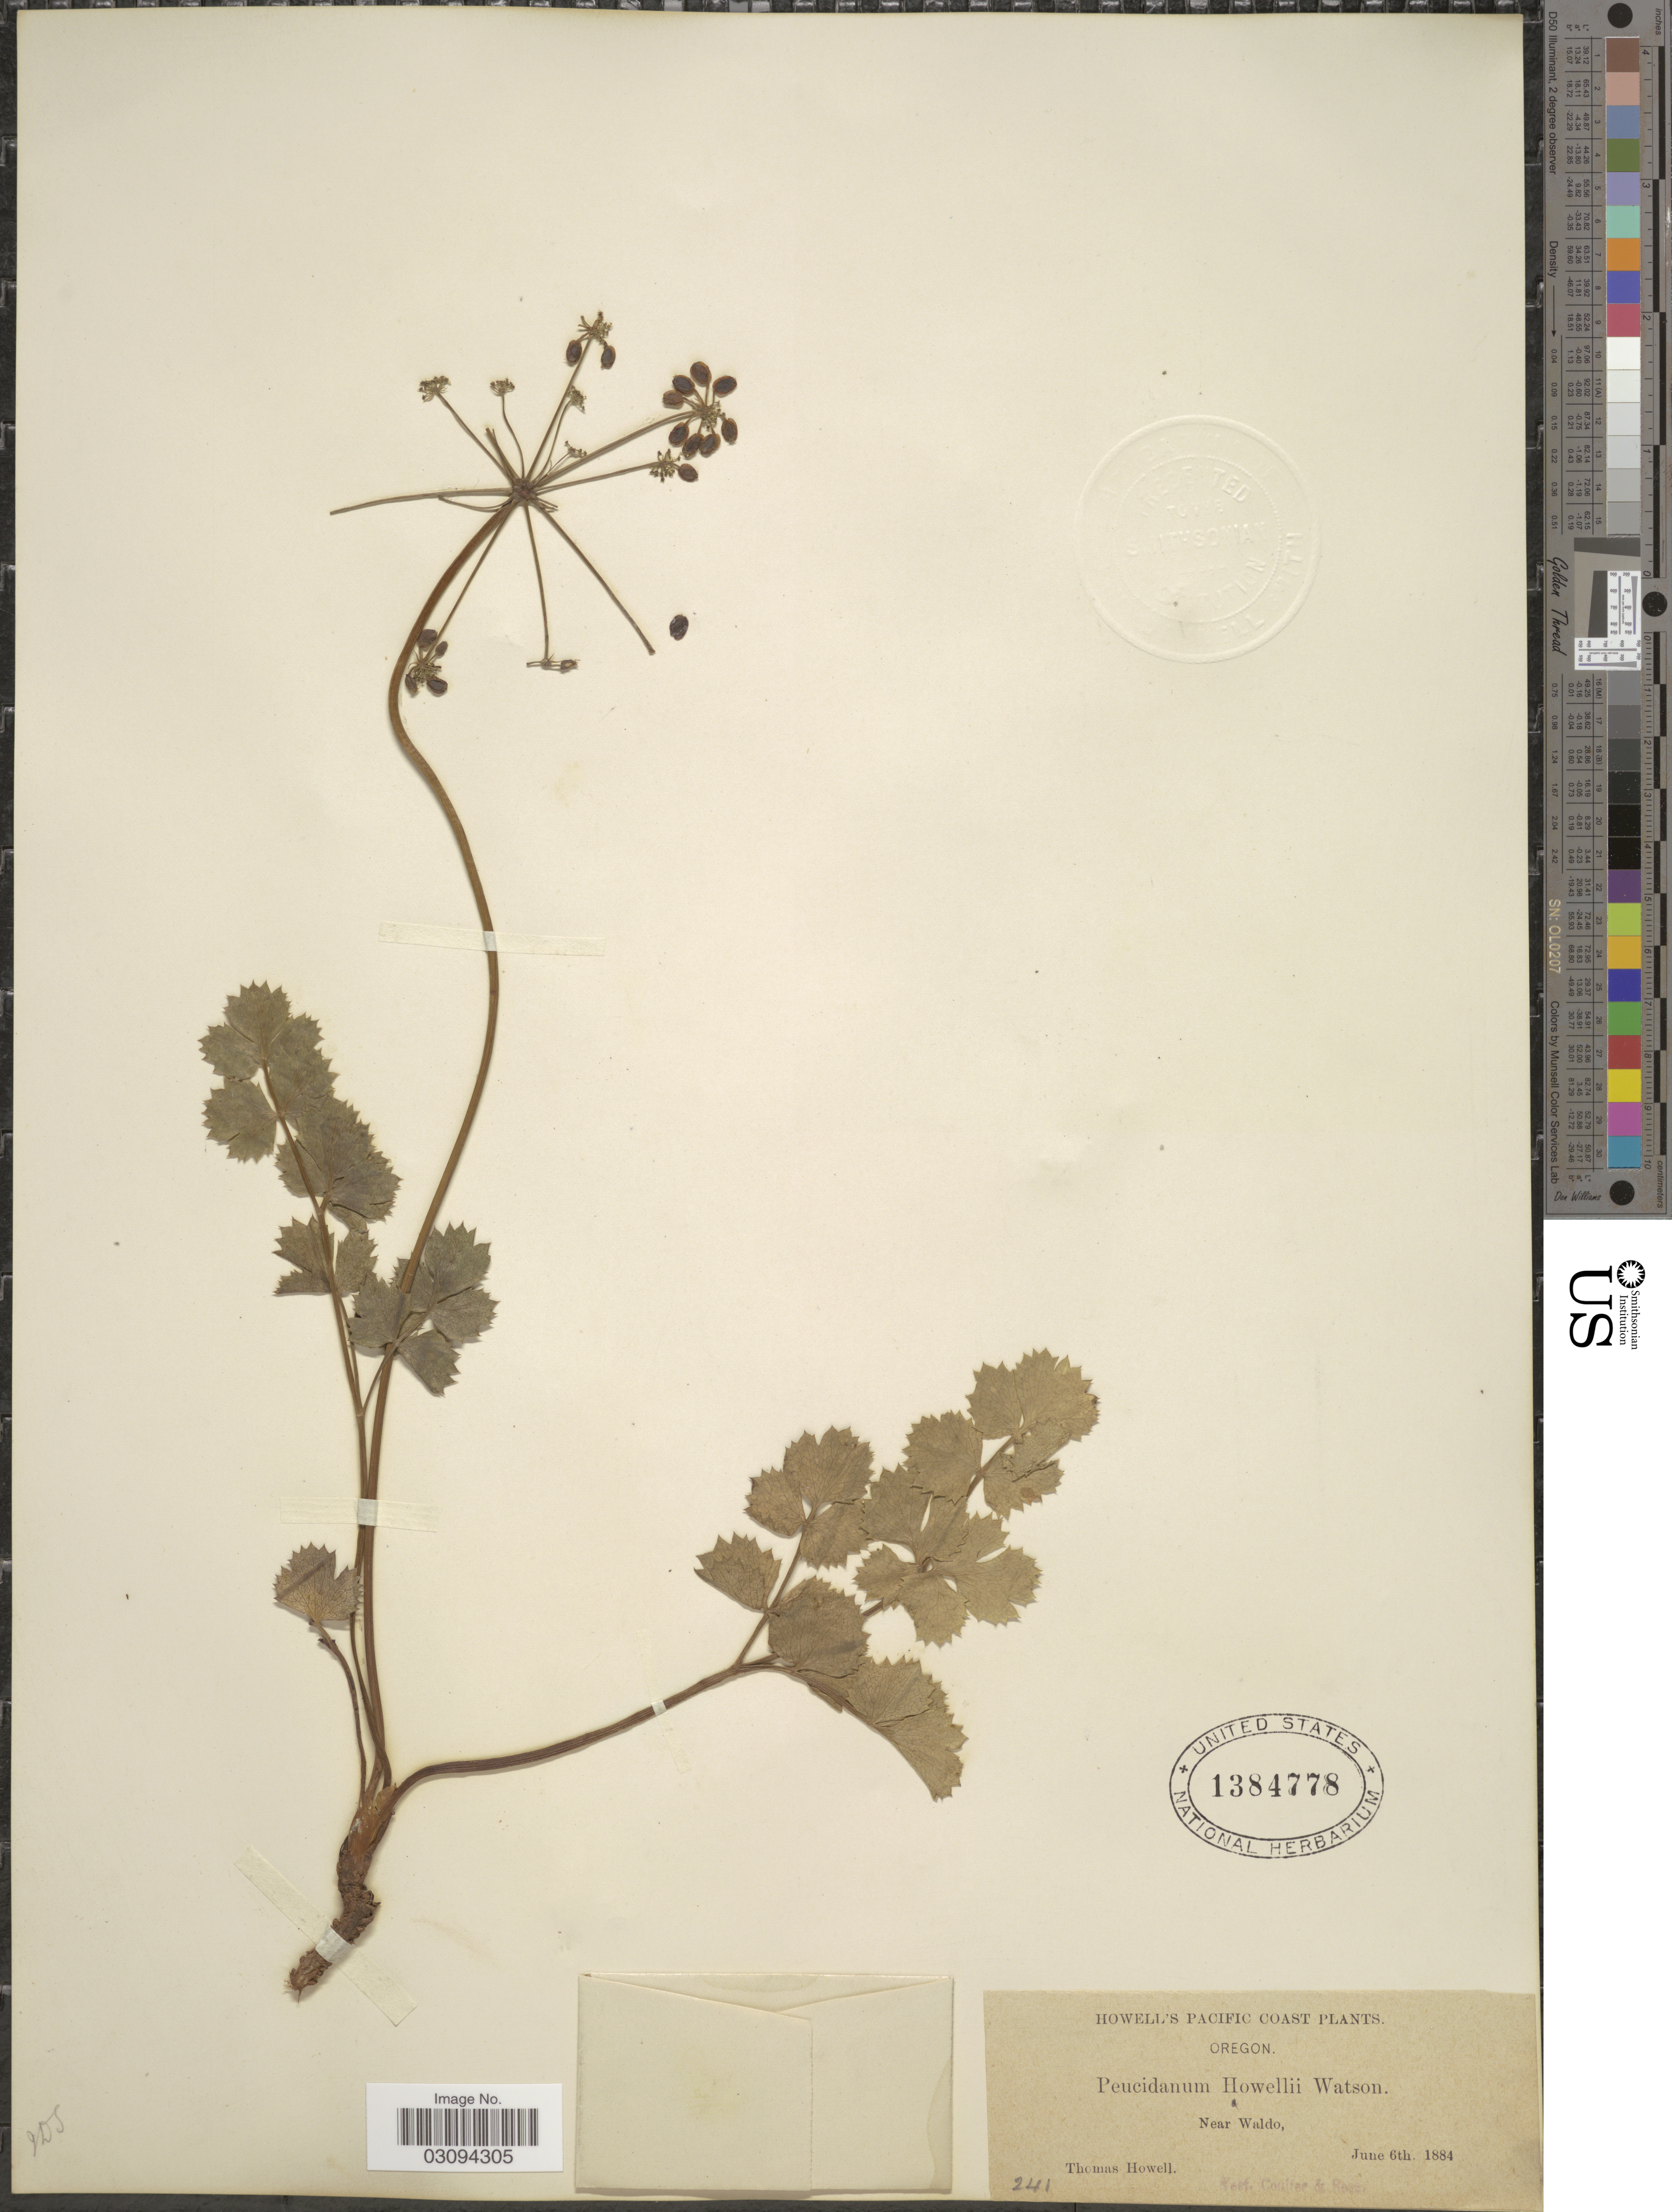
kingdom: Plantae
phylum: Tracheophyta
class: Magnoliopsida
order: Apiales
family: Apiaceae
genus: Lomatium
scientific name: Lomatium howellii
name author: (S. Watson) Jeps.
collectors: T. Howell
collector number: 241?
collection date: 1884-06-06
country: United States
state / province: Oregon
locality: Pacific Coast. Near Waldo.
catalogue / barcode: US 1384778